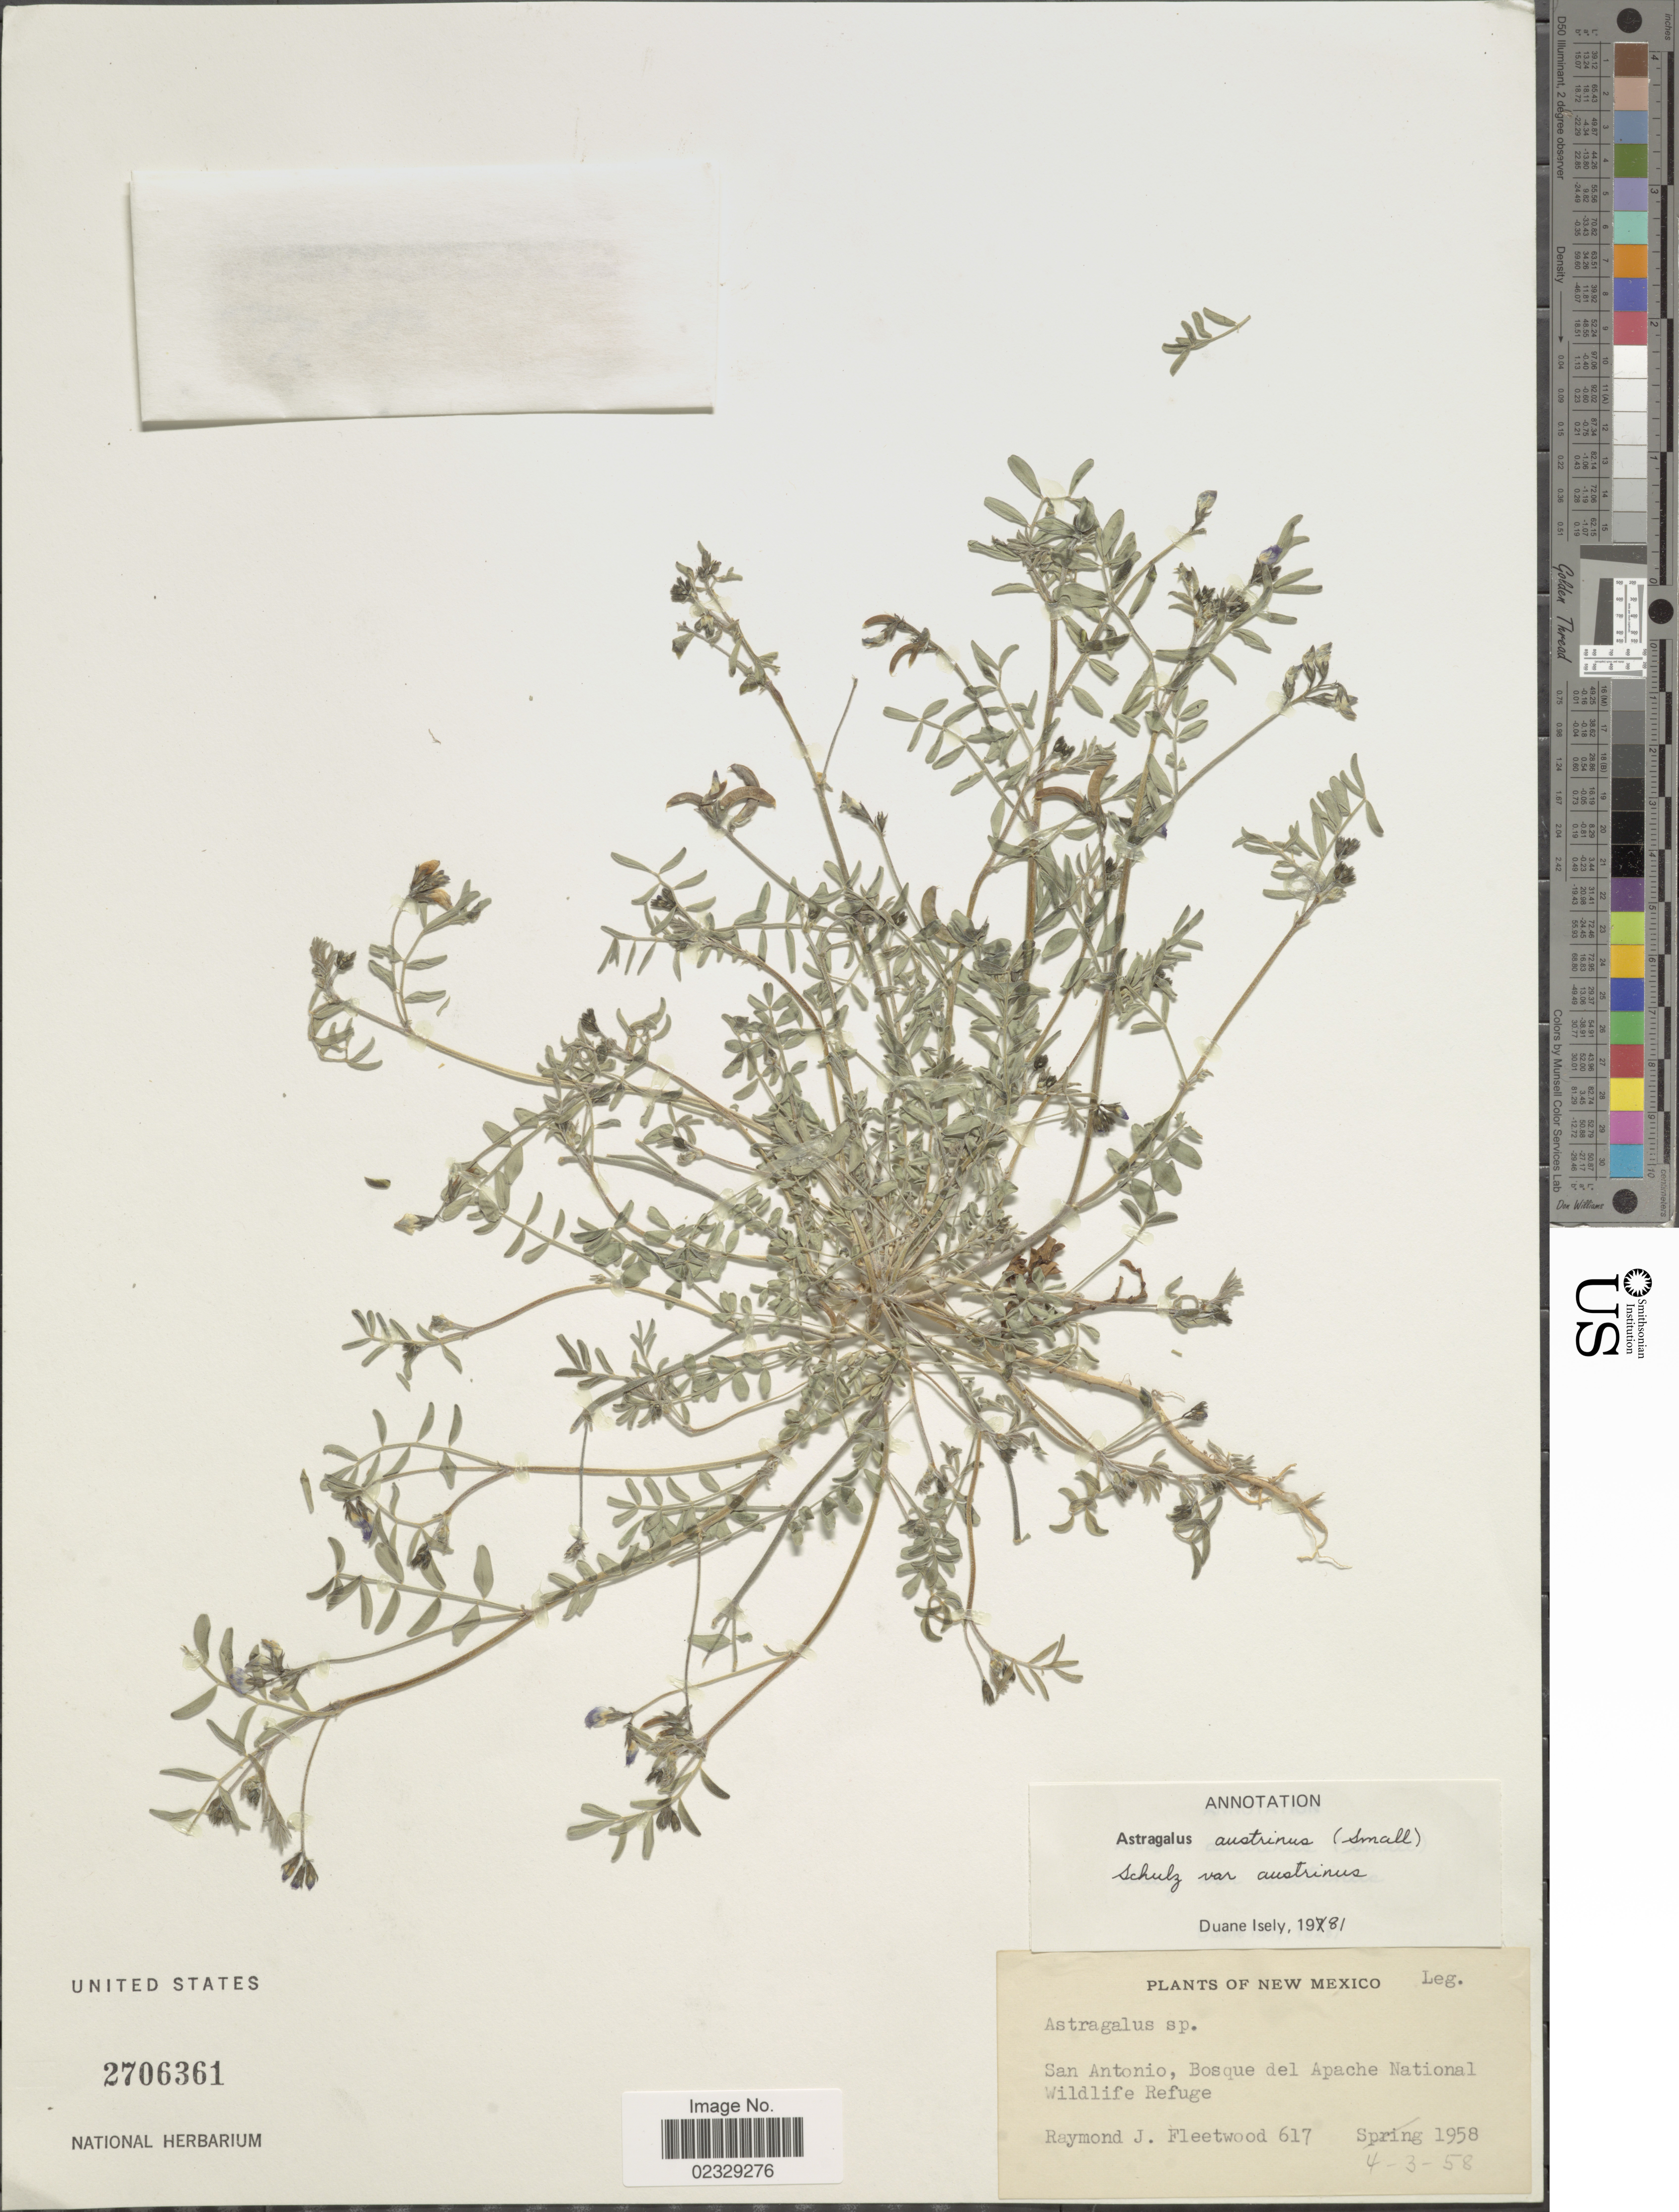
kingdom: Plantae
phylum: Tracheophyta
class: Magnoliopsida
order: Fabales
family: Fabaceae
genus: Astragalus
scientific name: Astragalus austrinus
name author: (Small) O.E. Schulz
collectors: R. J. Fleetwood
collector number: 617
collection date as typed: Transcribed d/m/y: 3/4/58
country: United States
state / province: New Mexico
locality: San Antonio, Bosque del Apache National Wildlife Refuge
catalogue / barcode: US 2706361